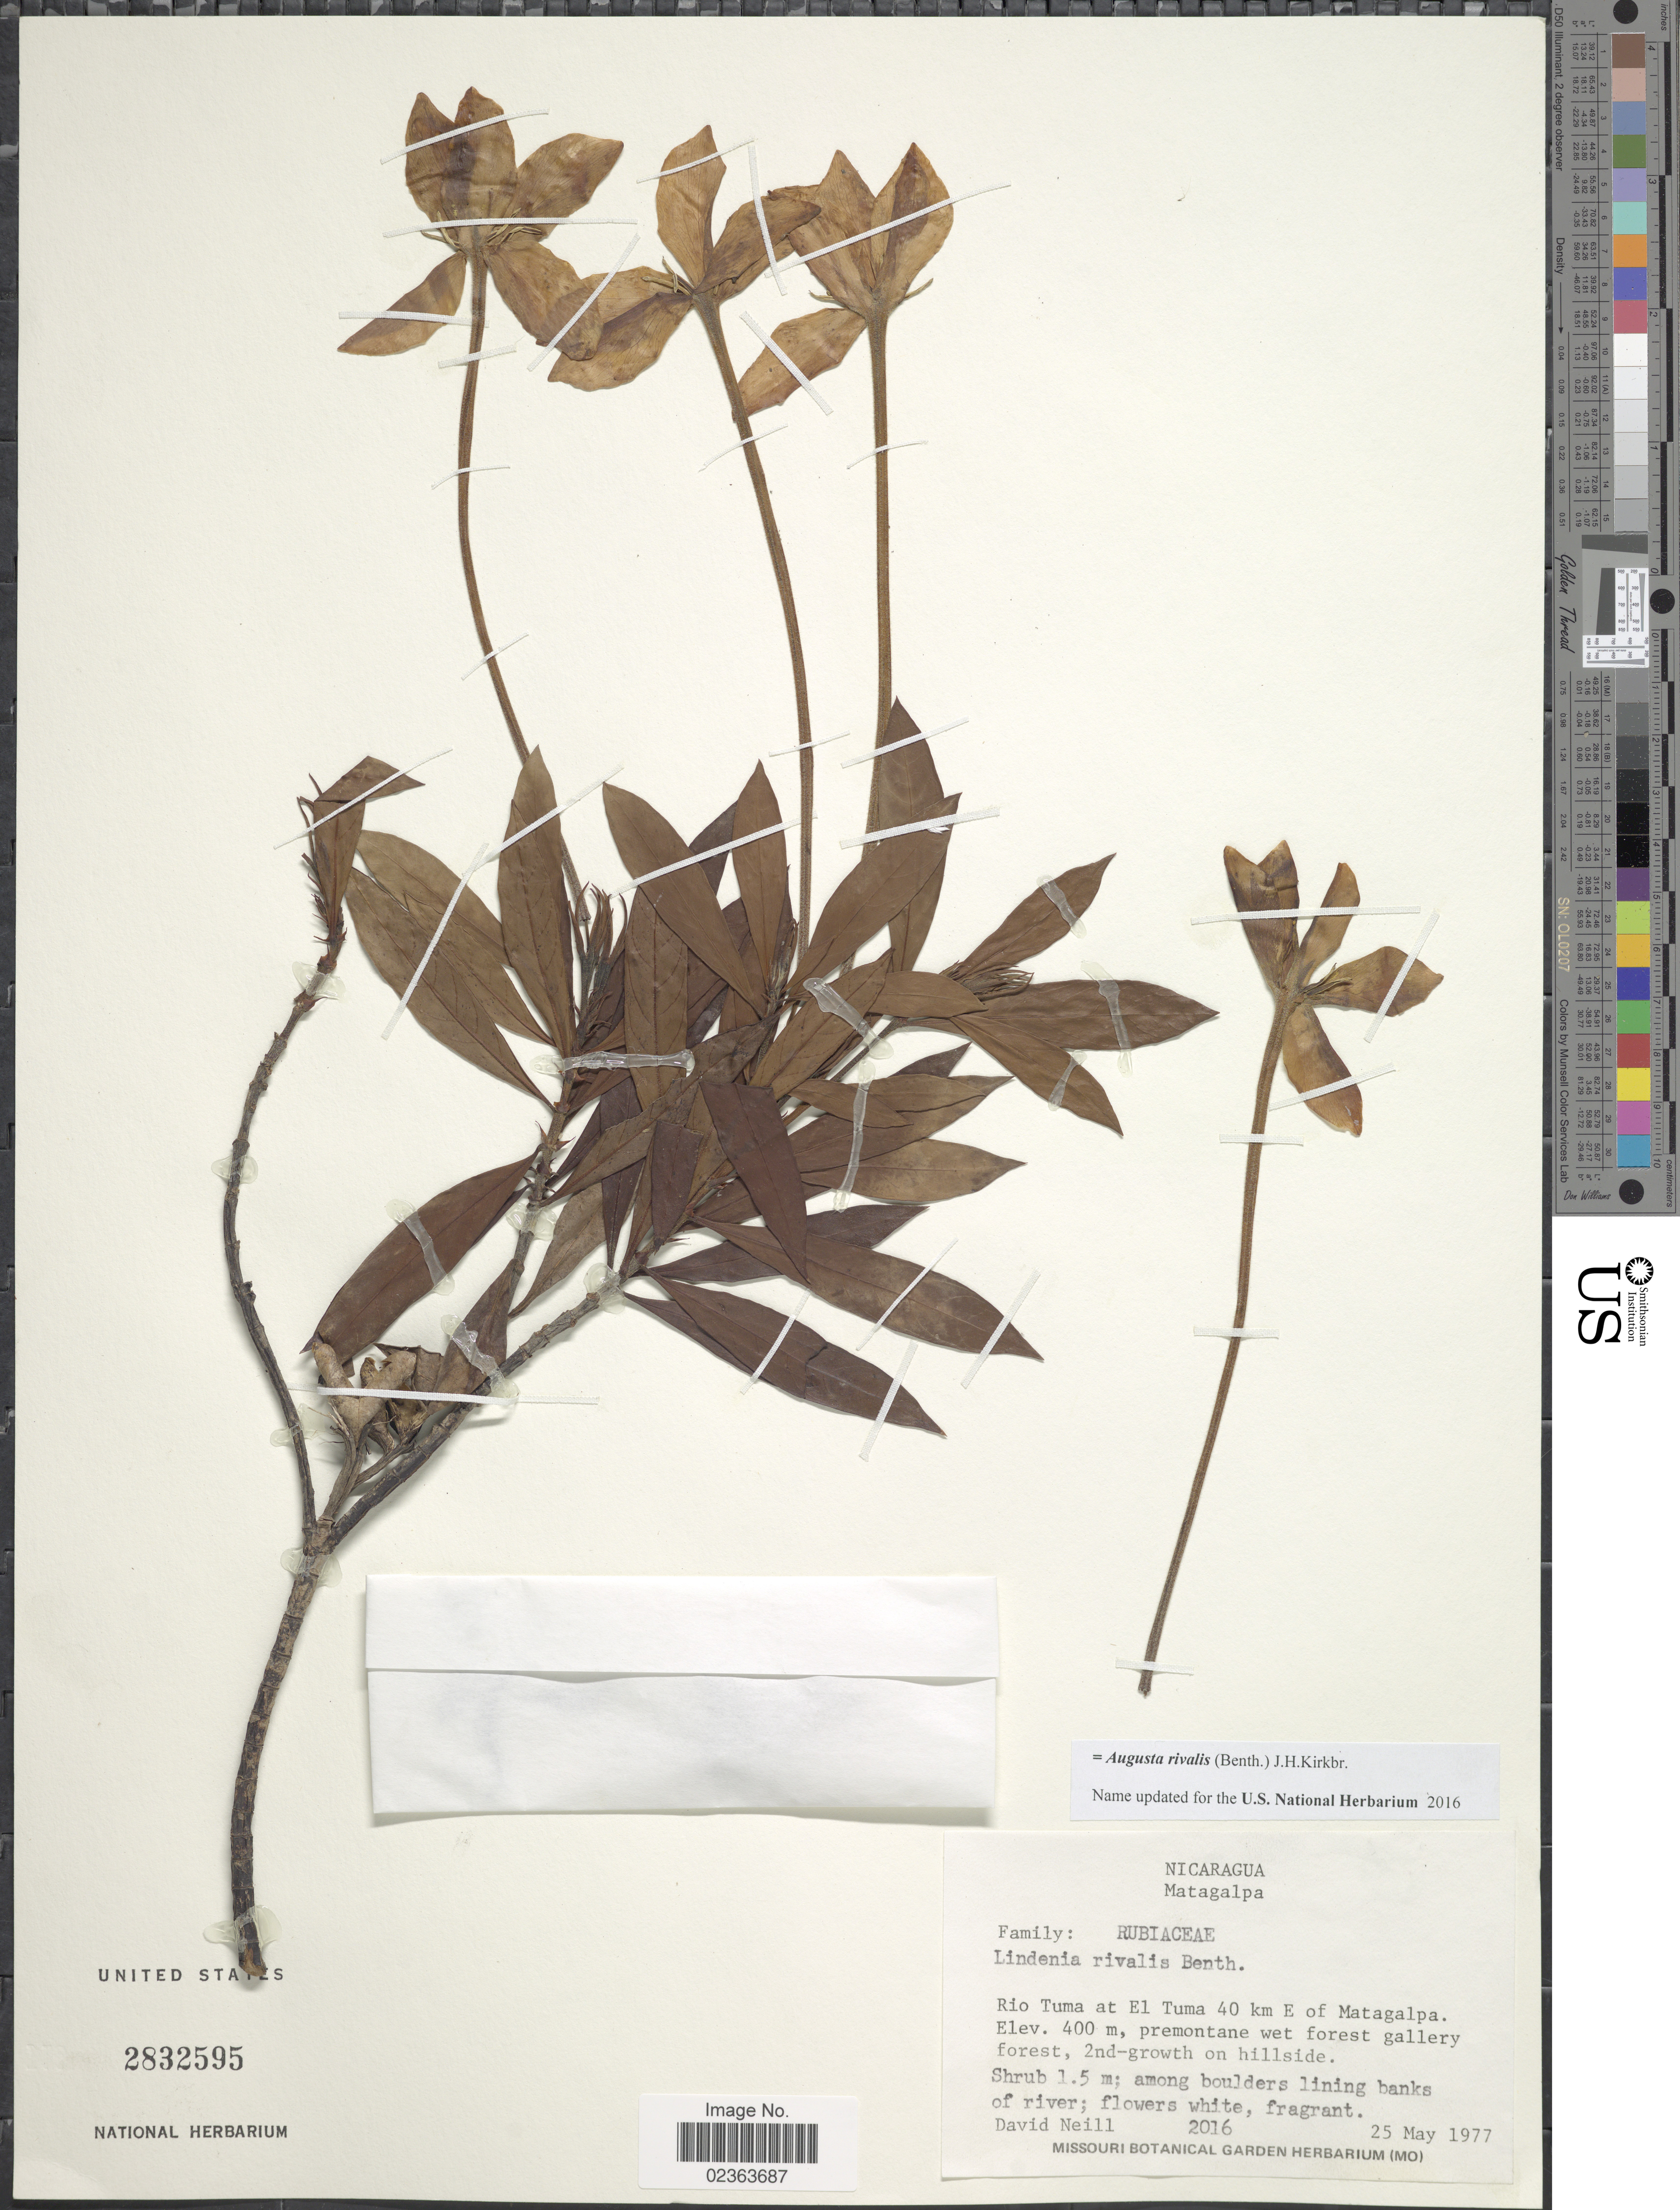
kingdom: Plantae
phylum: Tracheophyta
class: Magnoliopsida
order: Gentianales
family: Rubiaceae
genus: Augusta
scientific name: Augusta rivalis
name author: (Benth.) J.H. Kirkbr.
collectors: D. Neill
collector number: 2016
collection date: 1977-05-25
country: Nicaragua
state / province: Matagalpa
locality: Rio Tuma at El Tuma 40 km E of Matagalpa, premontane wet forest gallery forest, 2nd-growth on hillside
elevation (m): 400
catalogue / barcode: US 2832595